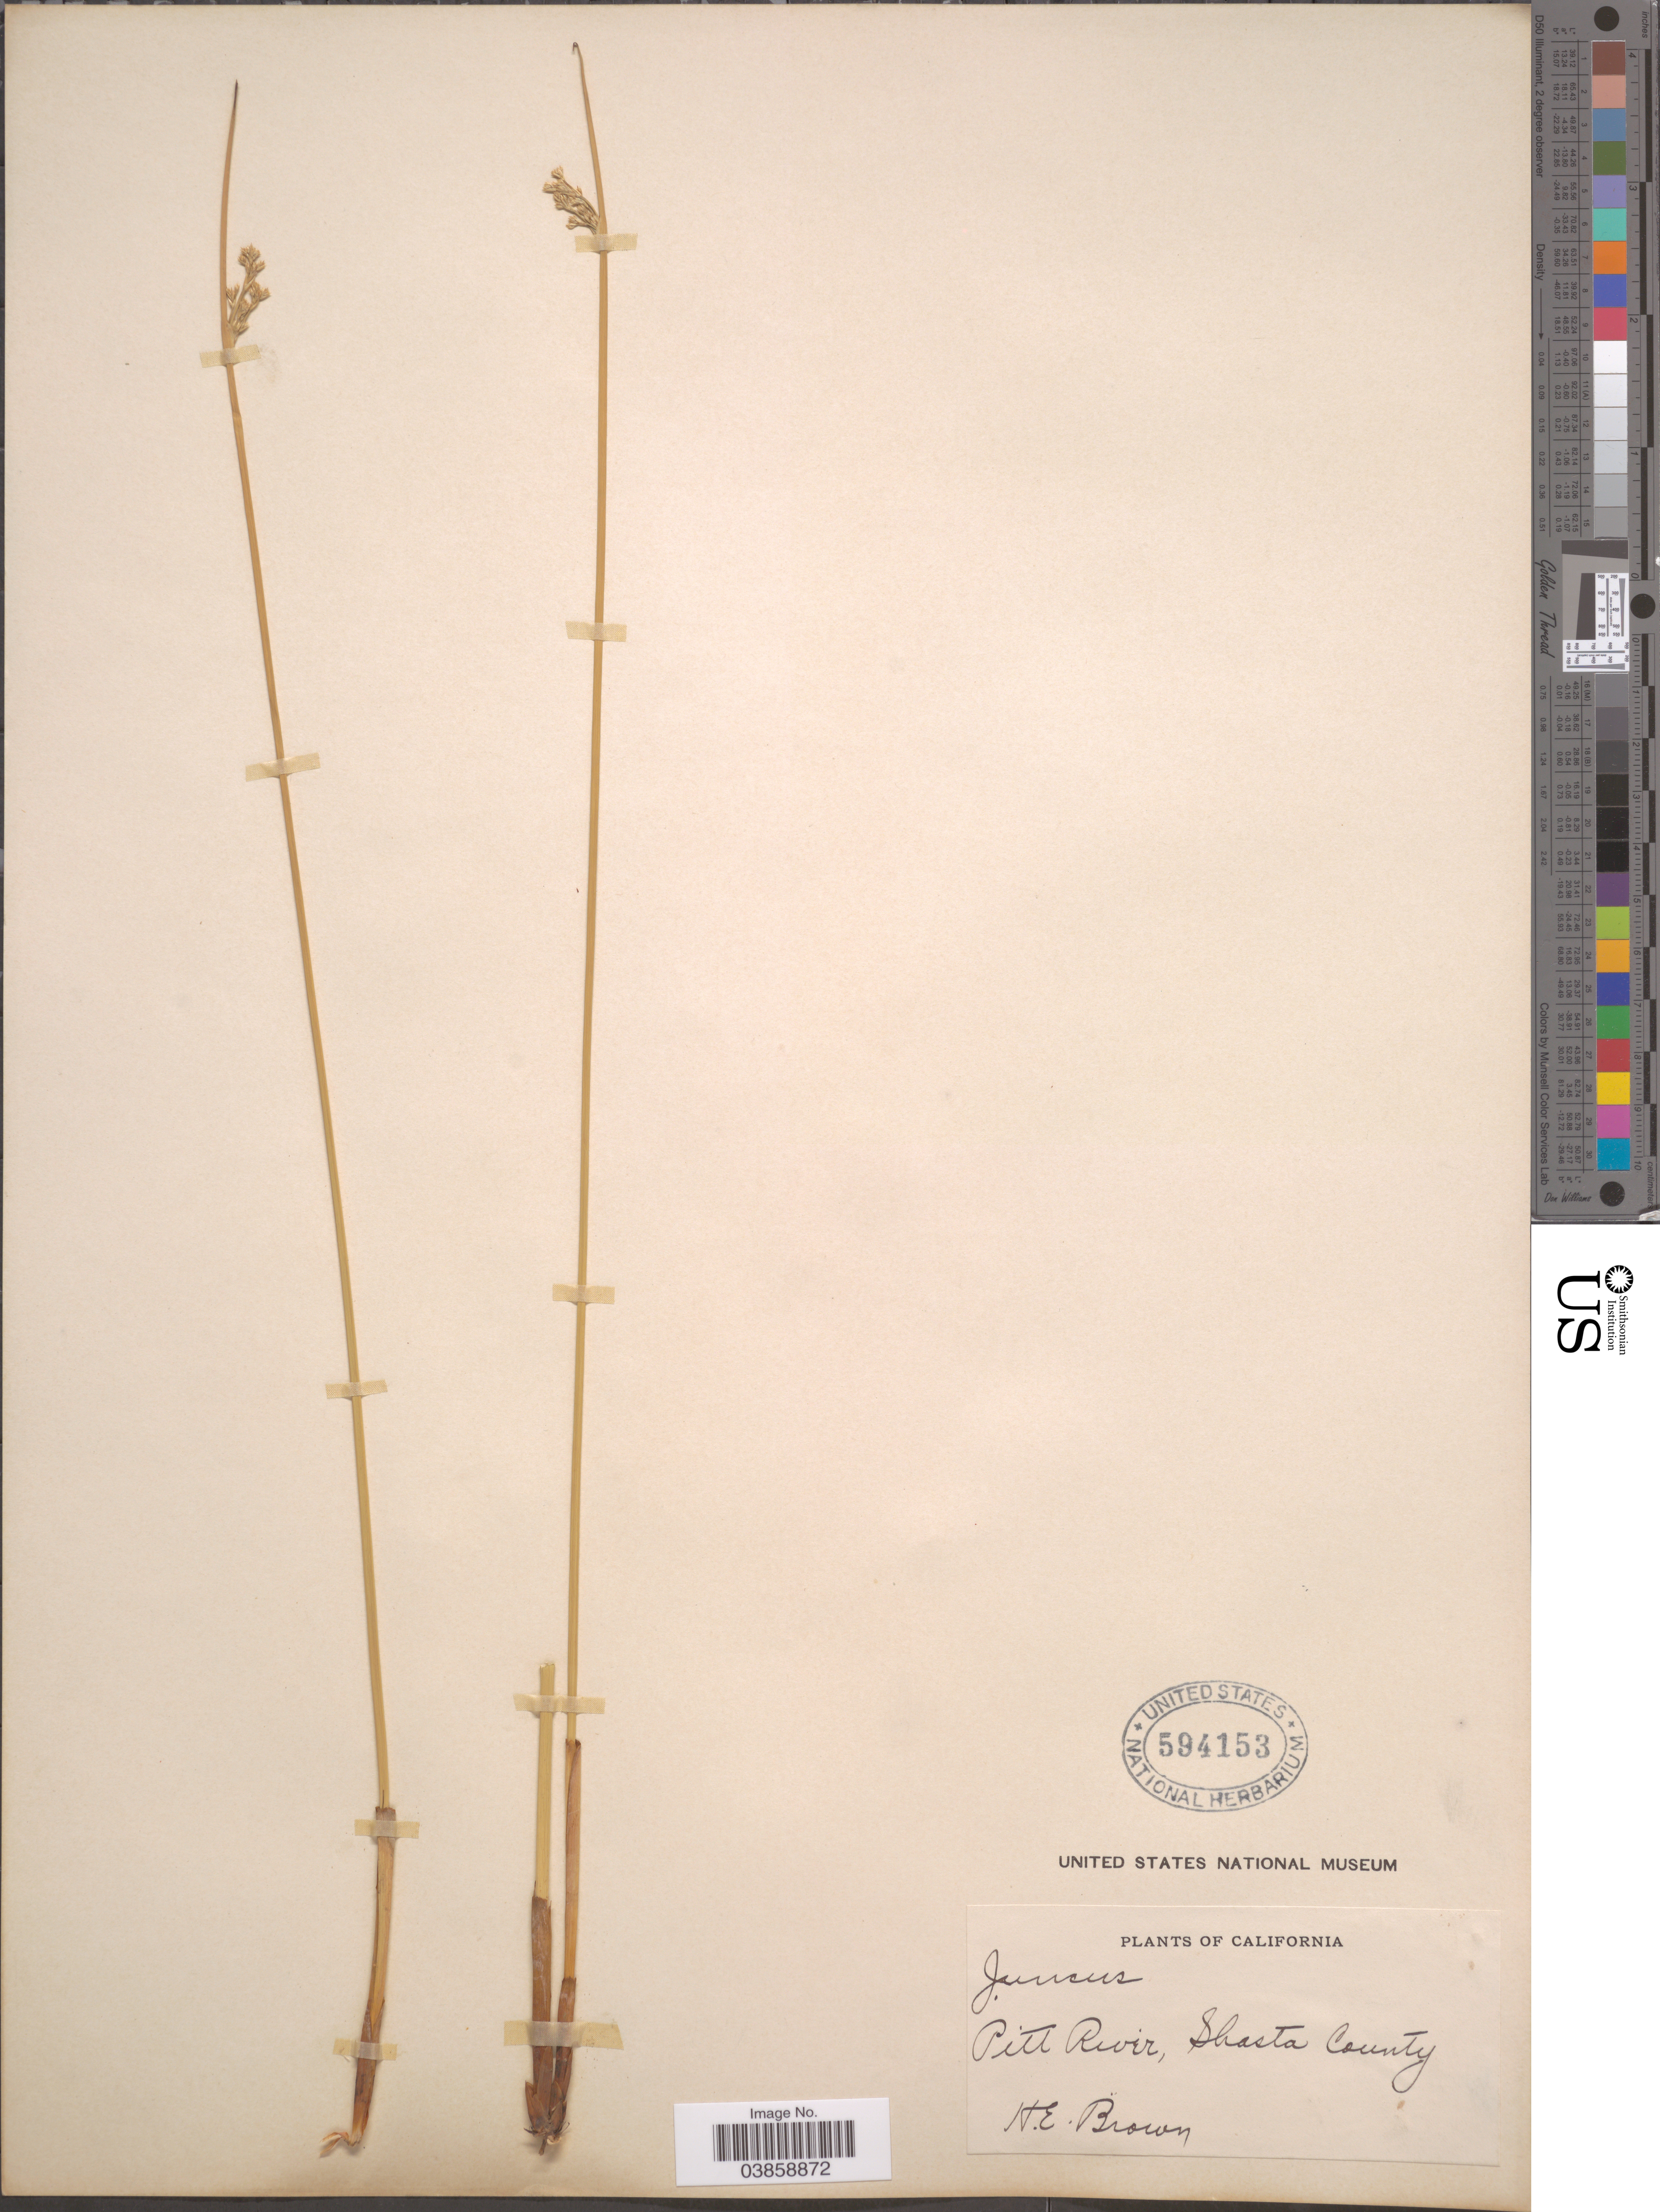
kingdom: Plantae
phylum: Tracheophyta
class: Liliopsida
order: Poales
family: Juncaceae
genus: Juncus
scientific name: Juncus sp.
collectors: H. E. Brown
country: United States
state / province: California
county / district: Shasta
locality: Pitt River, Shasta County.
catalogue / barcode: US 594153